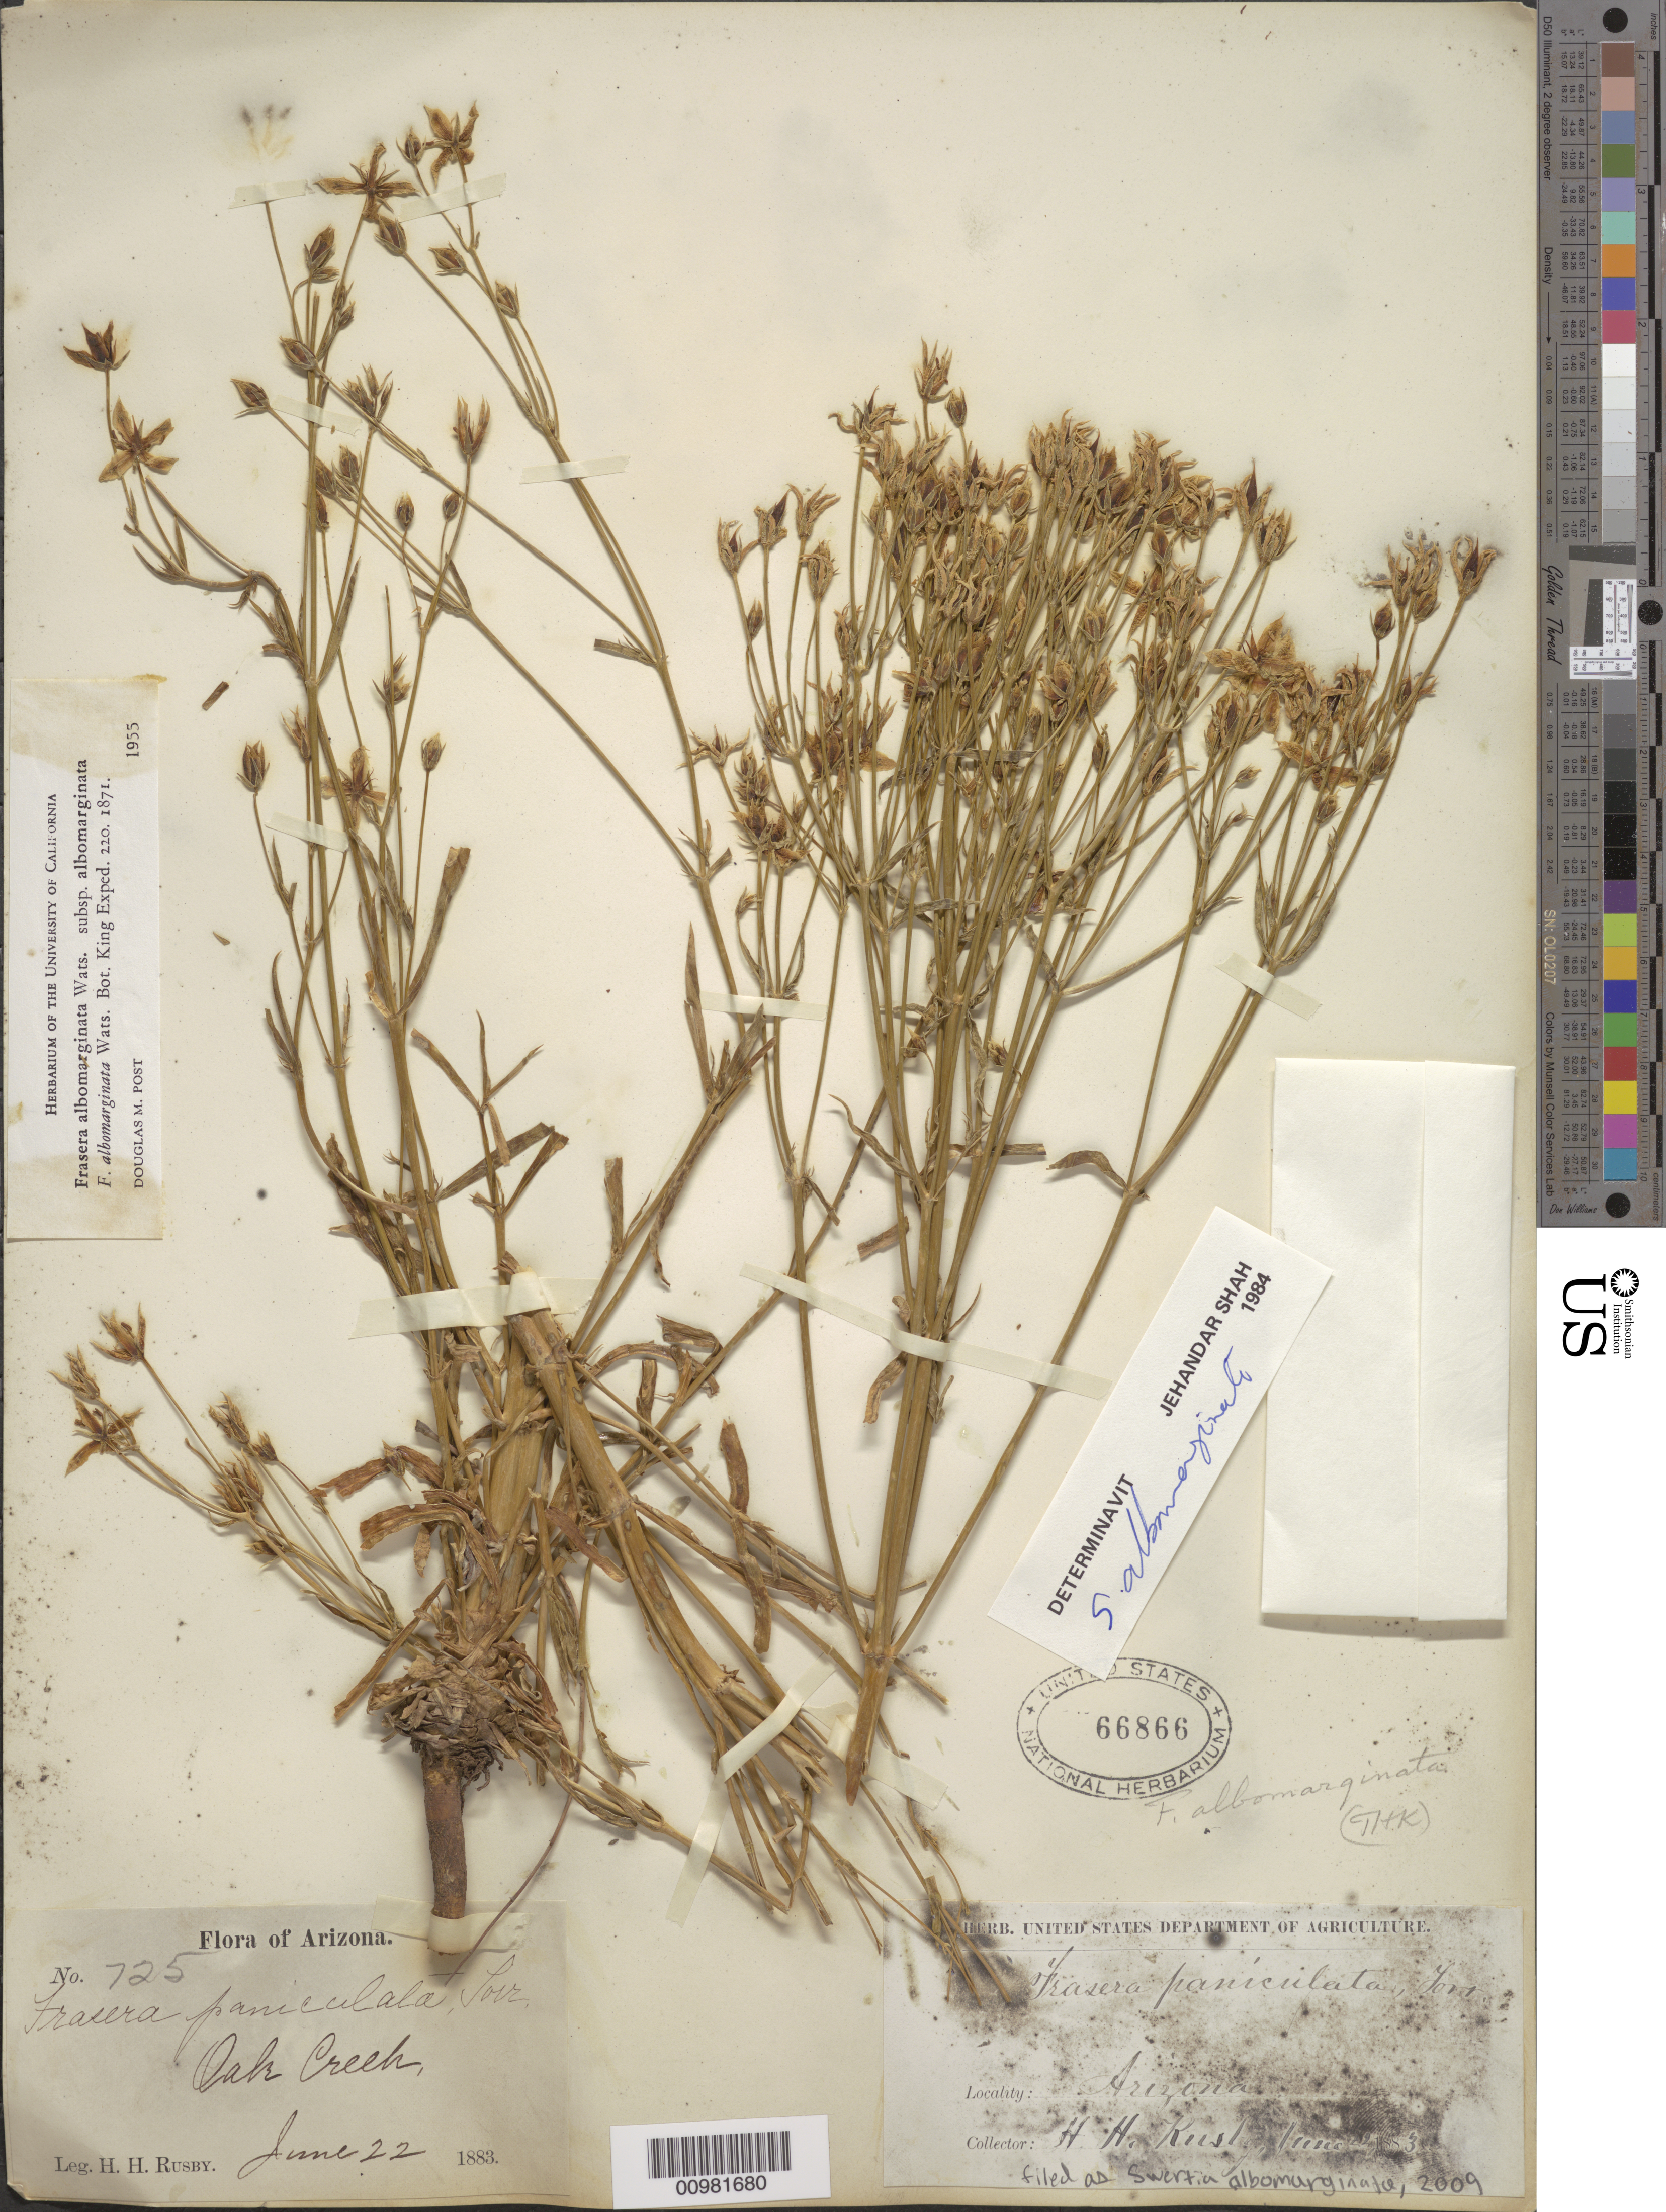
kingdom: Plantae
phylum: Tracheophyta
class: Magnoliopsida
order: Gentianales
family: Gentianaceae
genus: Swertia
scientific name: Swertia albomarginata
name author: (S. Watson) Kuntze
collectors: H. H. Rusby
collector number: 725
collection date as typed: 22 Jun 1883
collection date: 1883-06-22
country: United States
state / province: Arizona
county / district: Yavapai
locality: Oak Creek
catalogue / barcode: US 66866